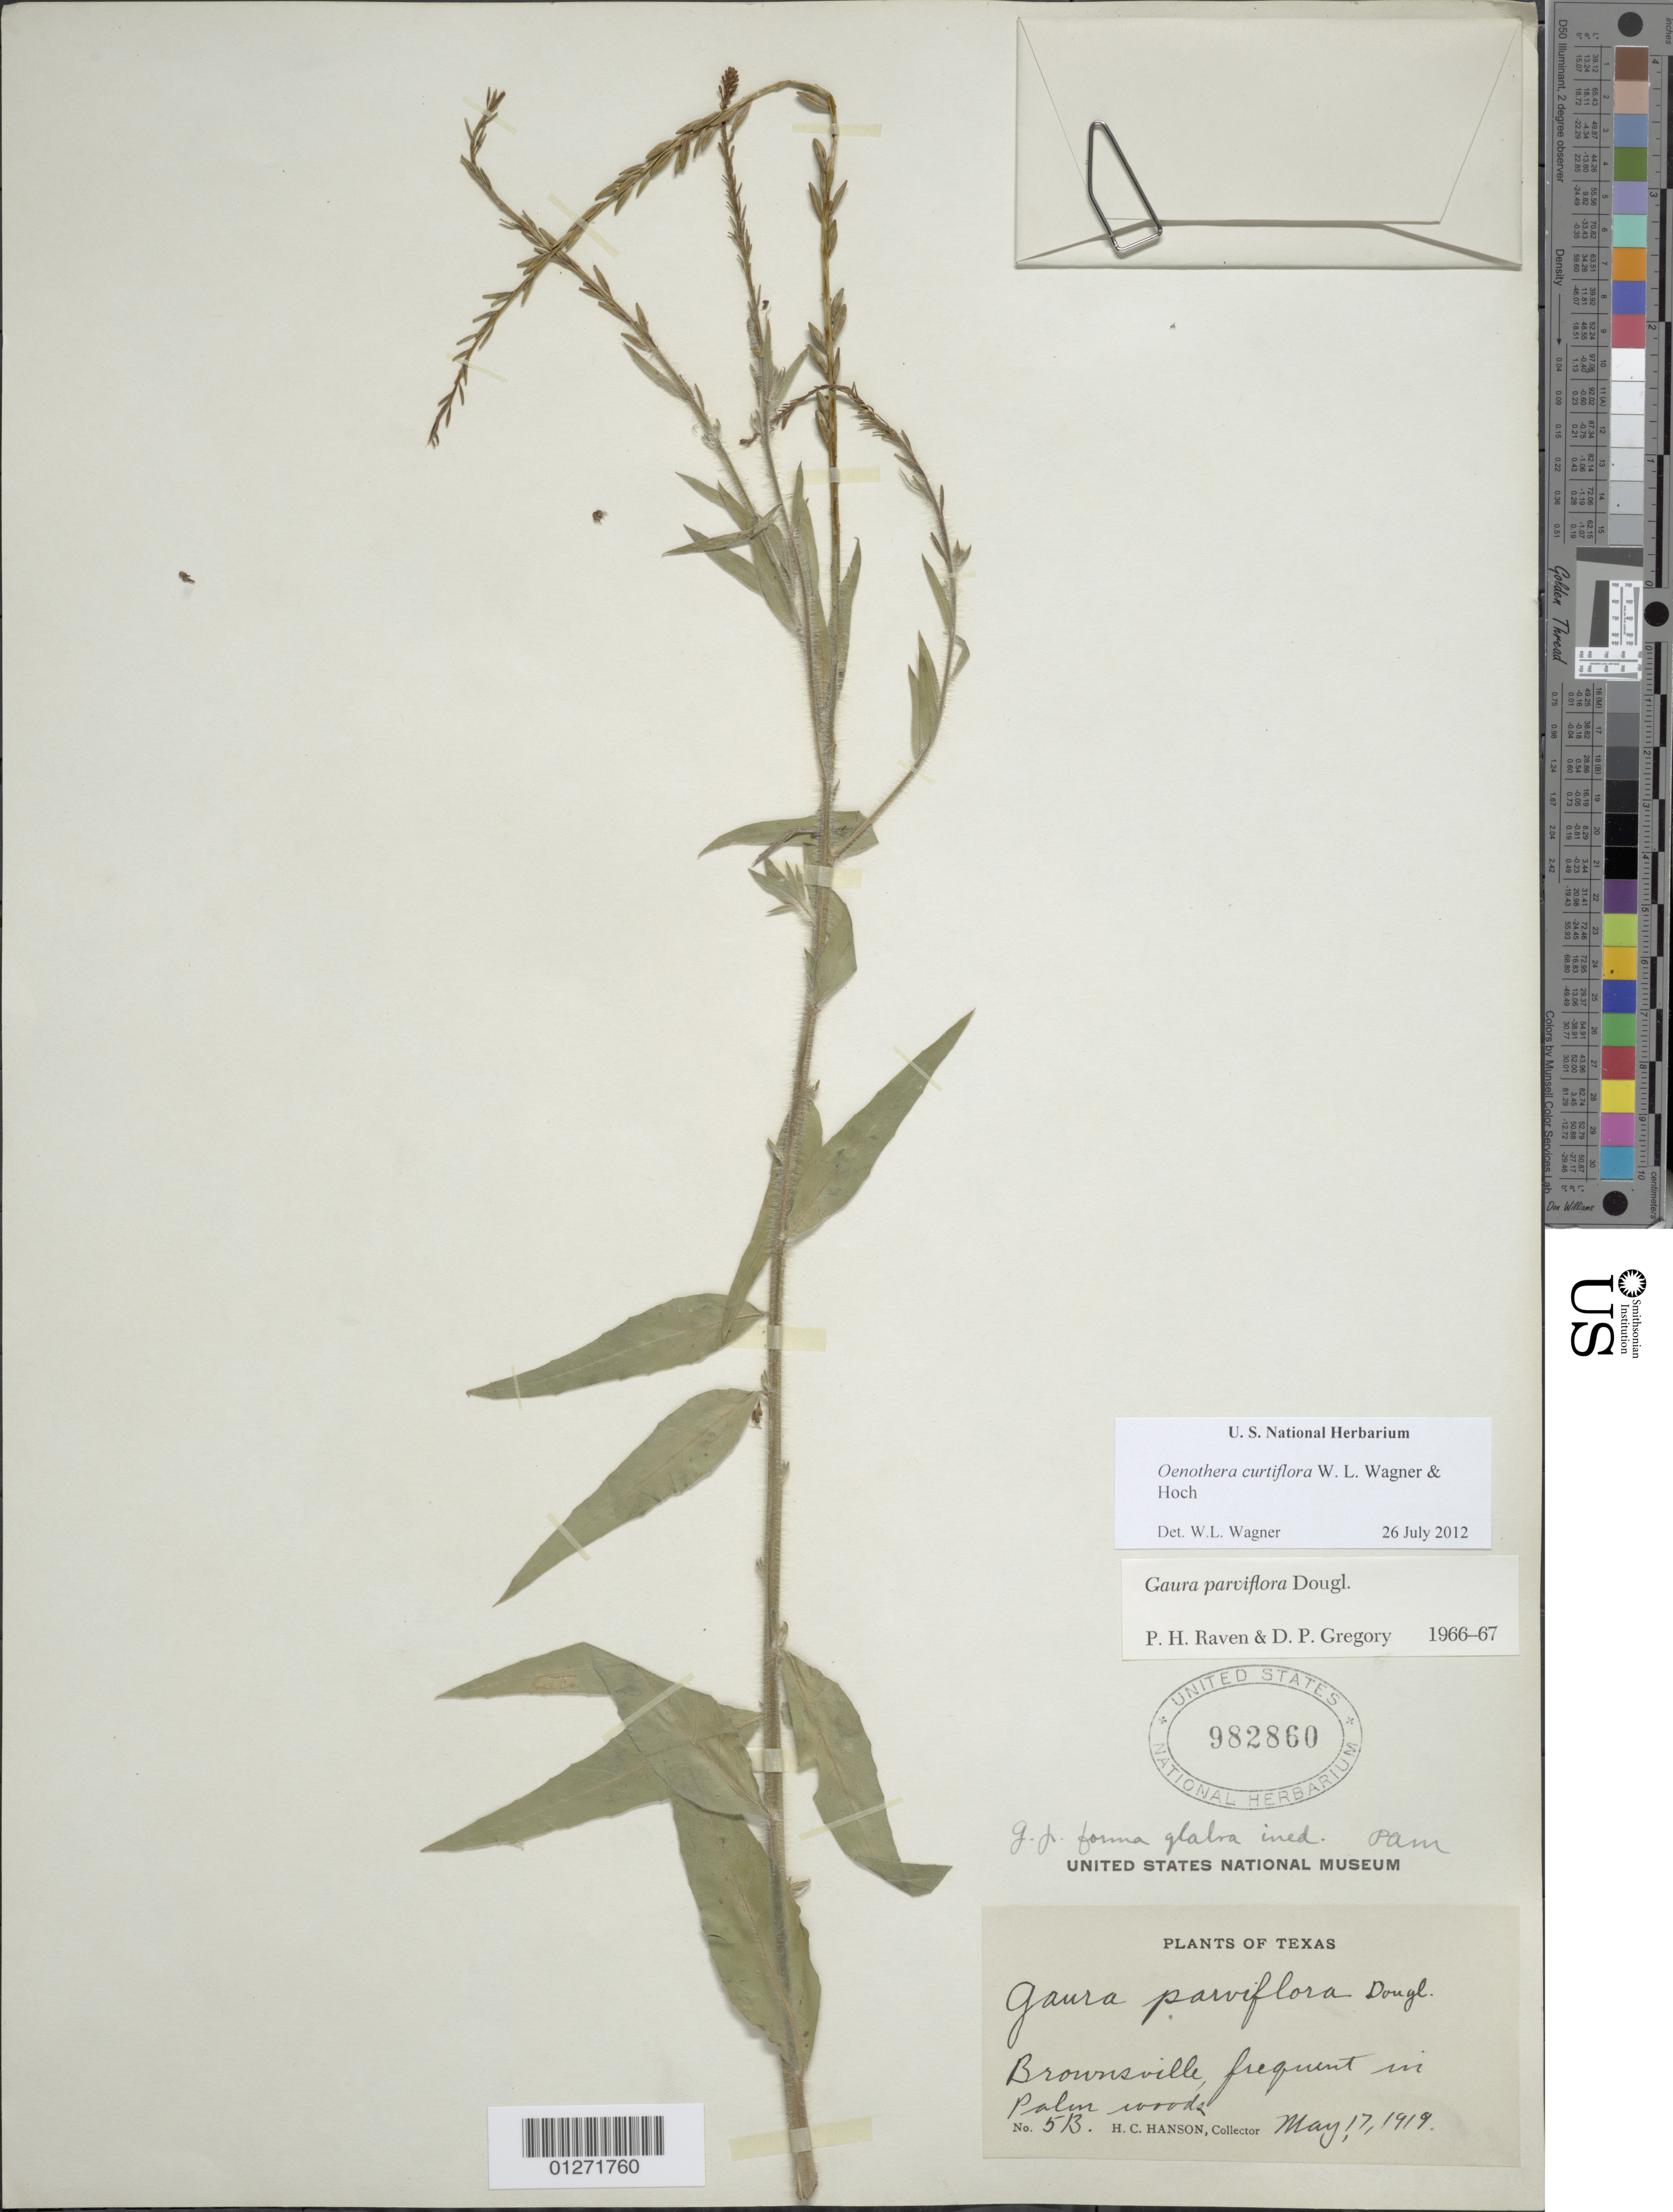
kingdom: Plantae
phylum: Tracheophyta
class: Magnoliopsida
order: Myrtales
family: Onagraceae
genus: Oenothera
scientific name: Oenothera curtiflora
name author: W.L. Wagner & Hoch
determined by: Wagner, W. L., (BOT), Smithsonian Institution - National Museum of Natural History (UNITED STATES)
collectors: H. Hanson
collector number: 513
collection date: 1919-05-17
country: United States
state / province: Texas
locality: Brownsville.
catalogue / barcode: US 982860